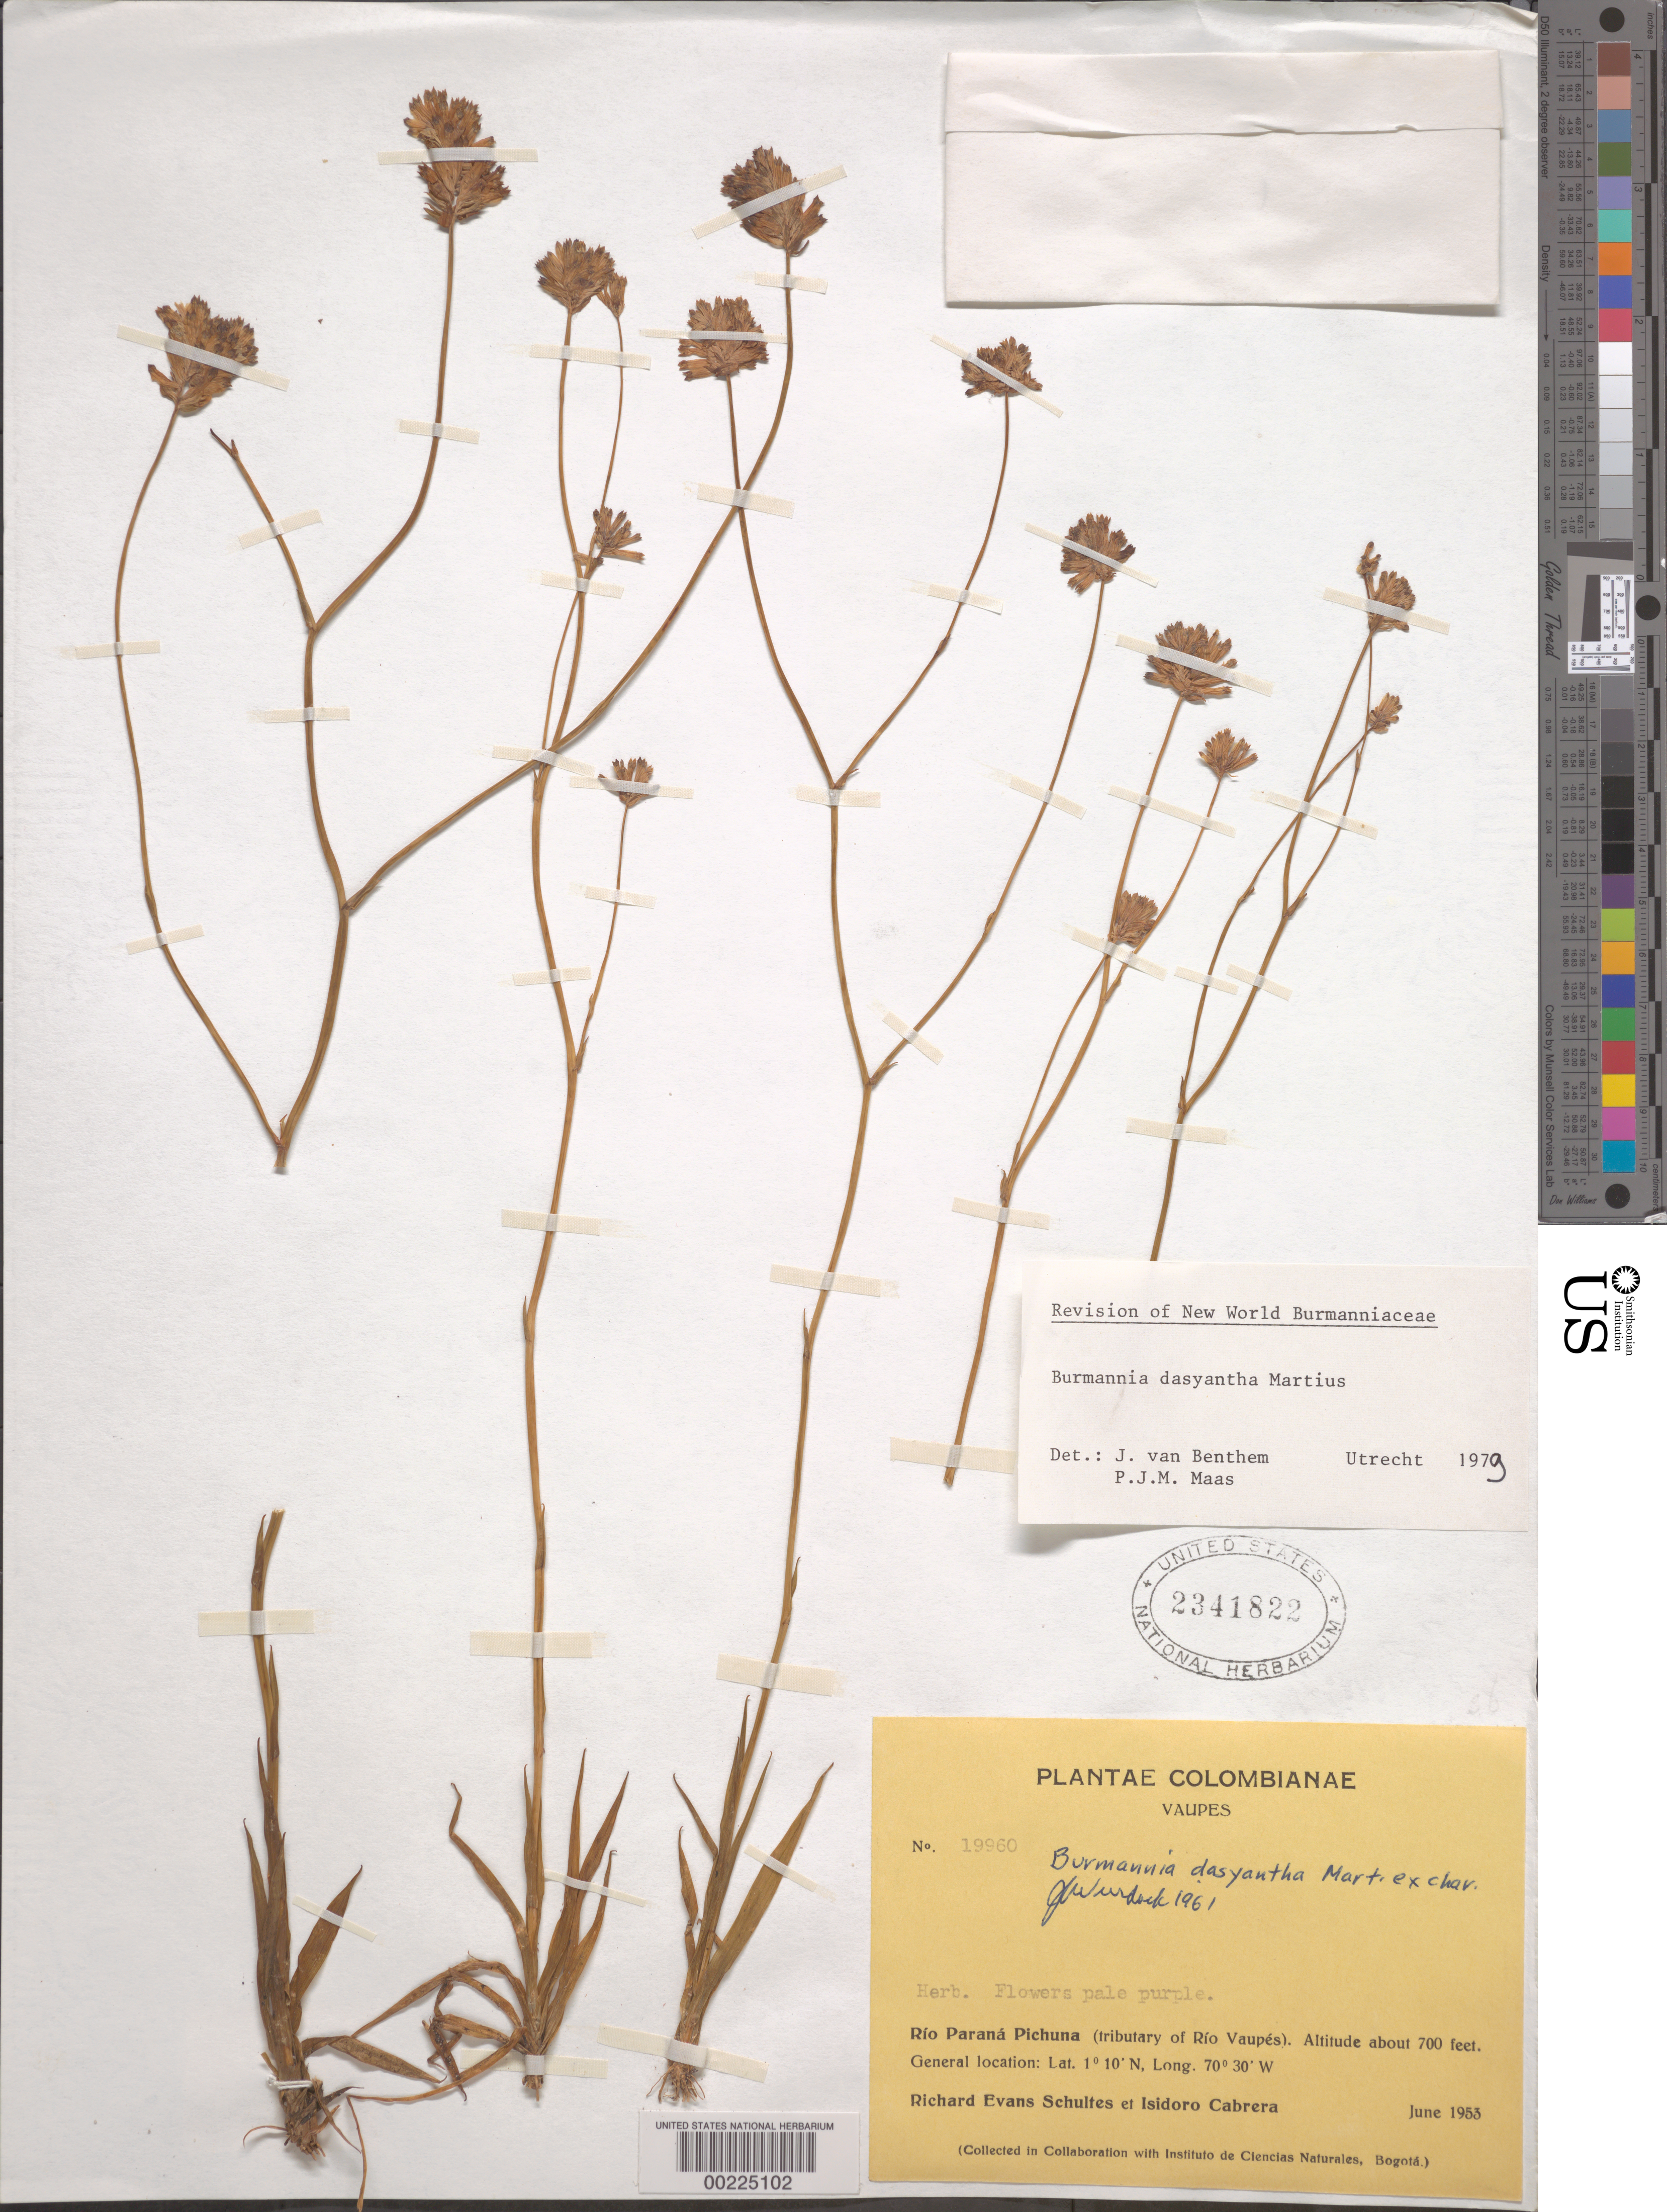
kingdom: Plantae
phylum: Tracheophyta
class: Liliopsida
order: Dioscoreales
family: Burmanniaceae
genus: Burmannia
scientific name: Burmannia dasyantha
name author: Mart.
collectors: R. E. Schultes & I. Cabrera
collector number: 19960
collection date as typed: Jun 1953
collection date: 1953-06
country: Colombia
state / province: Vaupés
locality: Rio Parana Pichuna (tributary of Rio Vaupes)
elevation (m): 213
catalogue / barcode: US 2341822